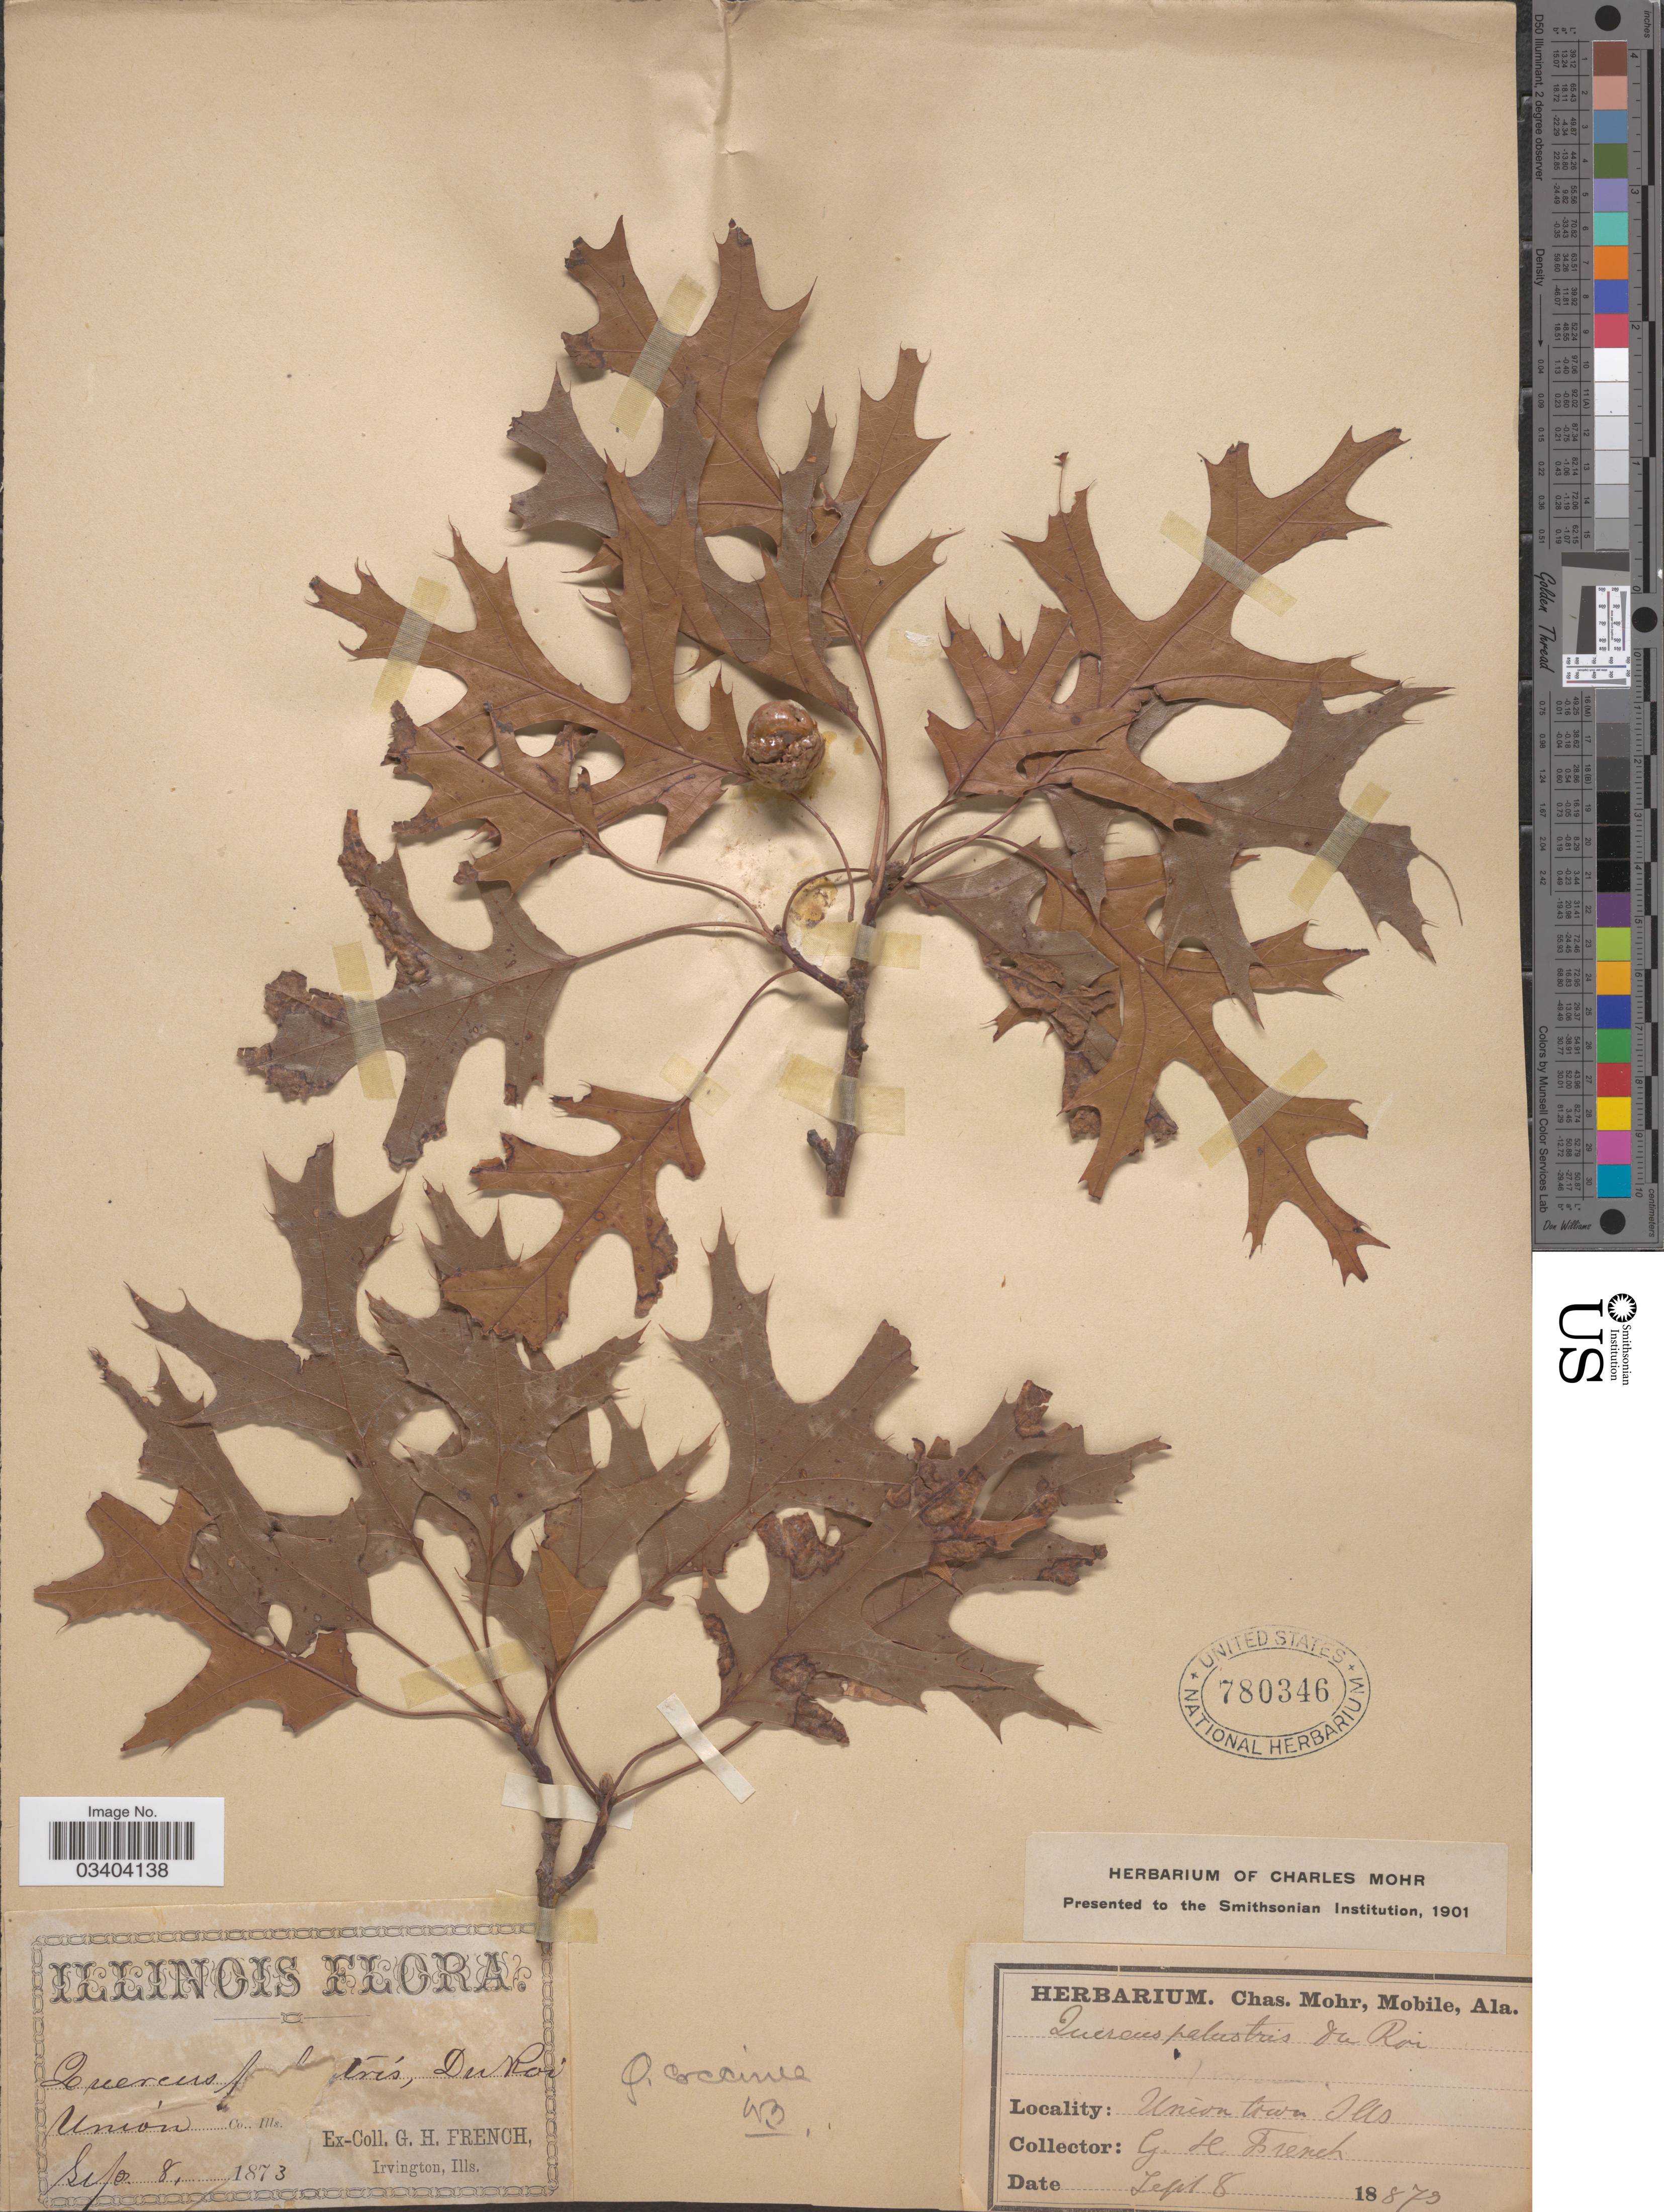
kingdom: Plantae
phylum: Tracheophyta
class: Magnoliopsida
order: Fagales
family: Fagaceae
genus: Quercus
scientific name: Quercus coccinea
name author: Münchh.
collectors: G. H. French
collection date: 1873-09-08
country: United States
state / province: Illinois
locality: Union Co. Union town.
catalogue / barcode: US 780346